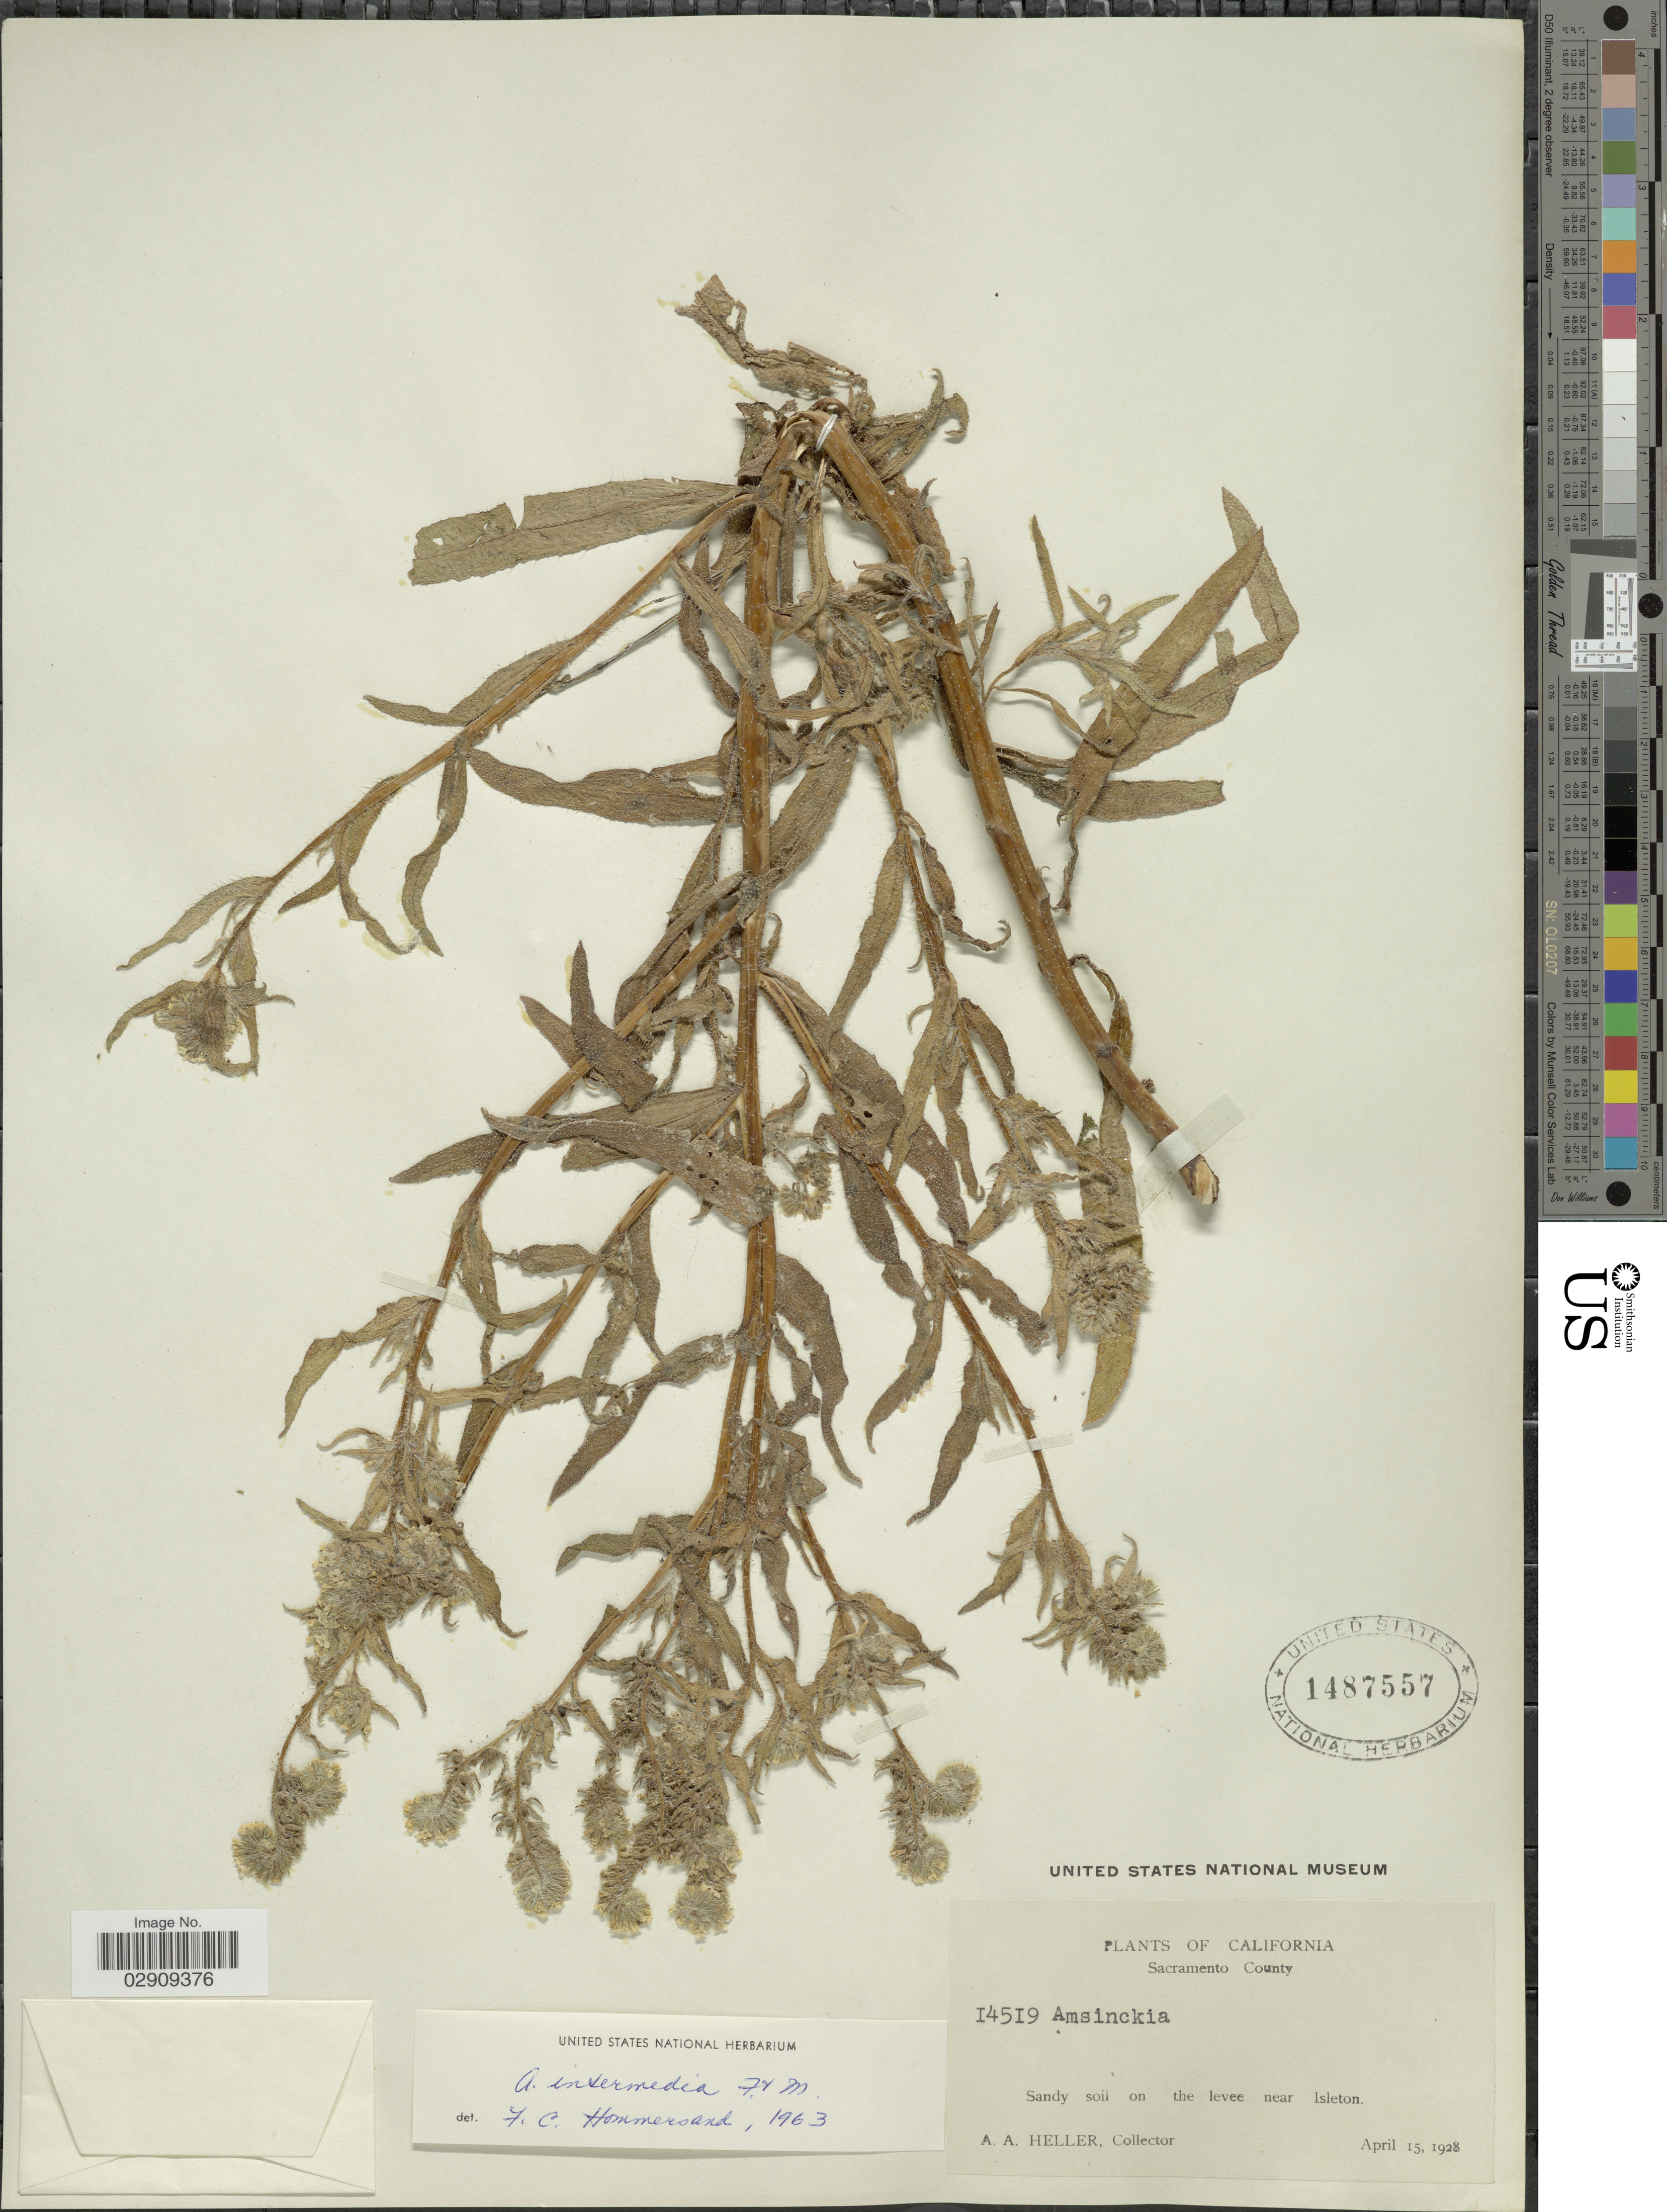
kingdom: Plantae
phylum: Tracheophyta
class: Magnoliopsida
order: Boraginales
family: Boraginaceae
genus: Amsinckia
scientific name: Amsinckia menziesii var. intermedia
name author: (Fisch. & C.A. Mey.) Ganders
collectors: A. A. Heller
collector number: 14519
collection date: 1928-04-15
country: United States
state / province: California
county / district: Sacramento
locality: Sacramento County. On the levee near Isleton.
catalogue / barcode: US 1487557